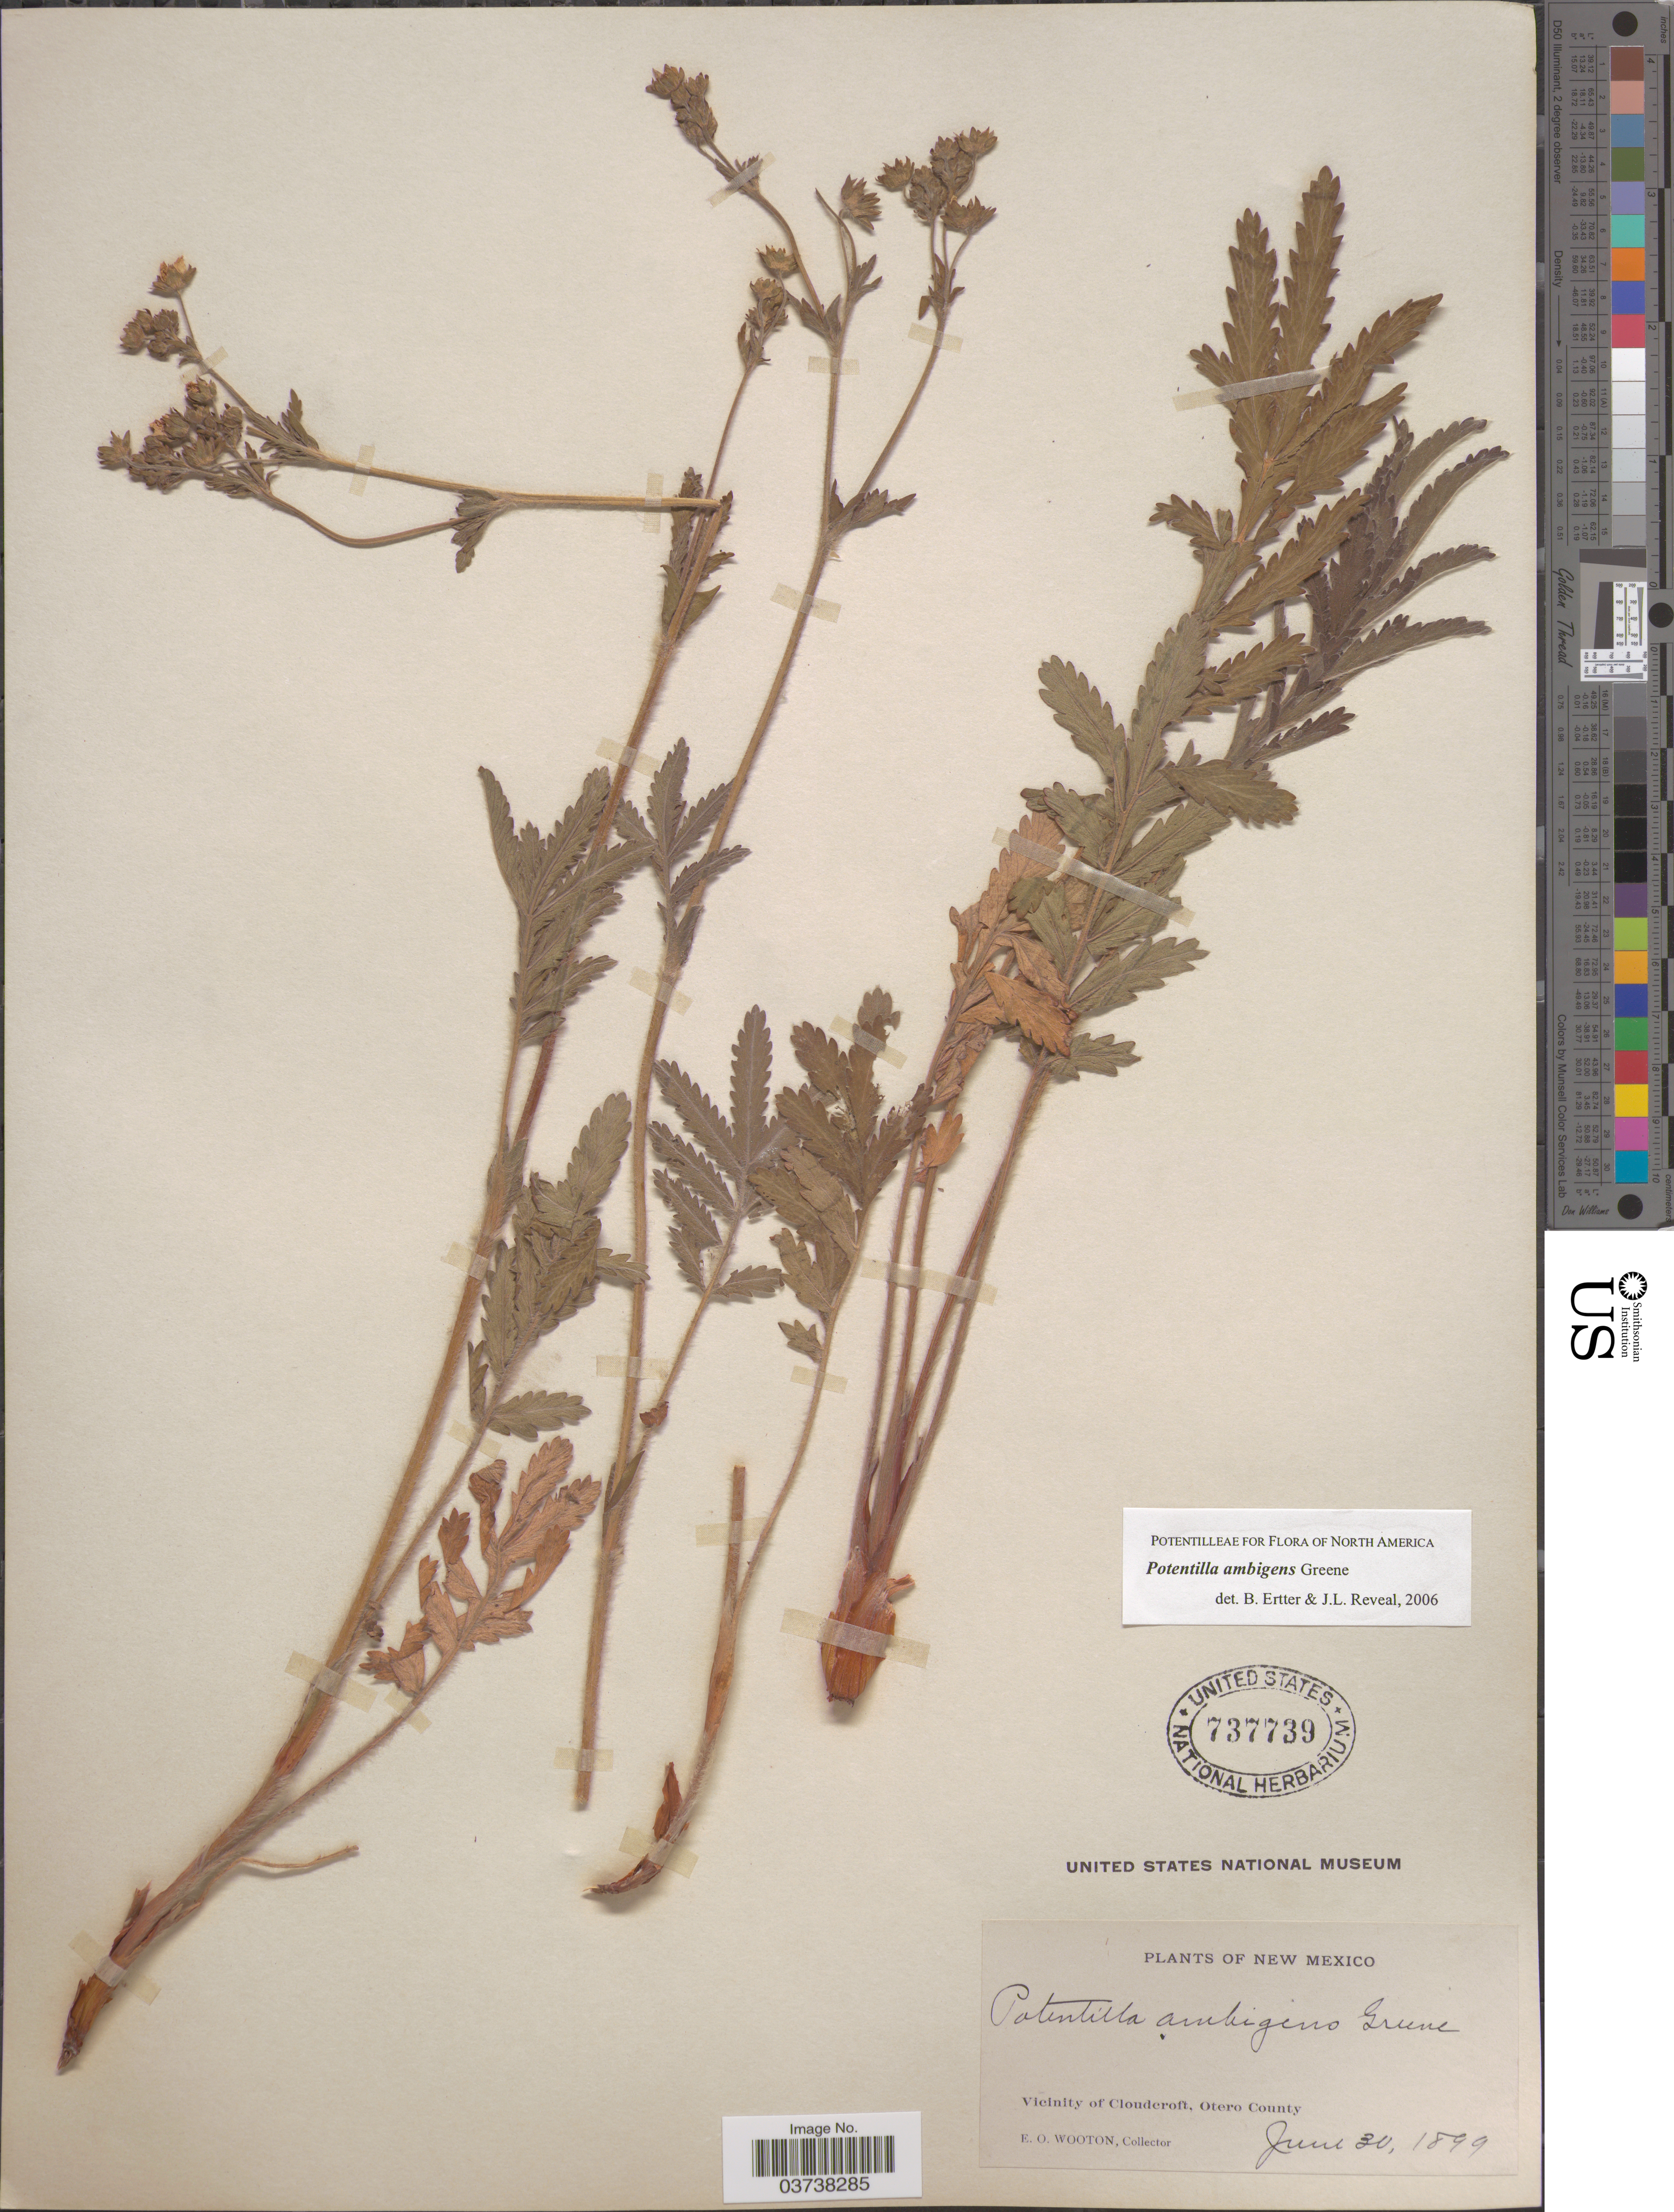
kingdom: Plantae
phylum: Tracheophyta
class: Magnoliopsida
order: Rosales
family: Rosaceae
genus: Potentilla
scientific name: Potentilla ambigens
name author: Greene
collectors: E. O. Wooton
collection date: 1899-06-30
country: United States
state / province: New Mexico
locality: Vicinity of Cloudcroft, Otero County.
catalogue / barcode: US 737739